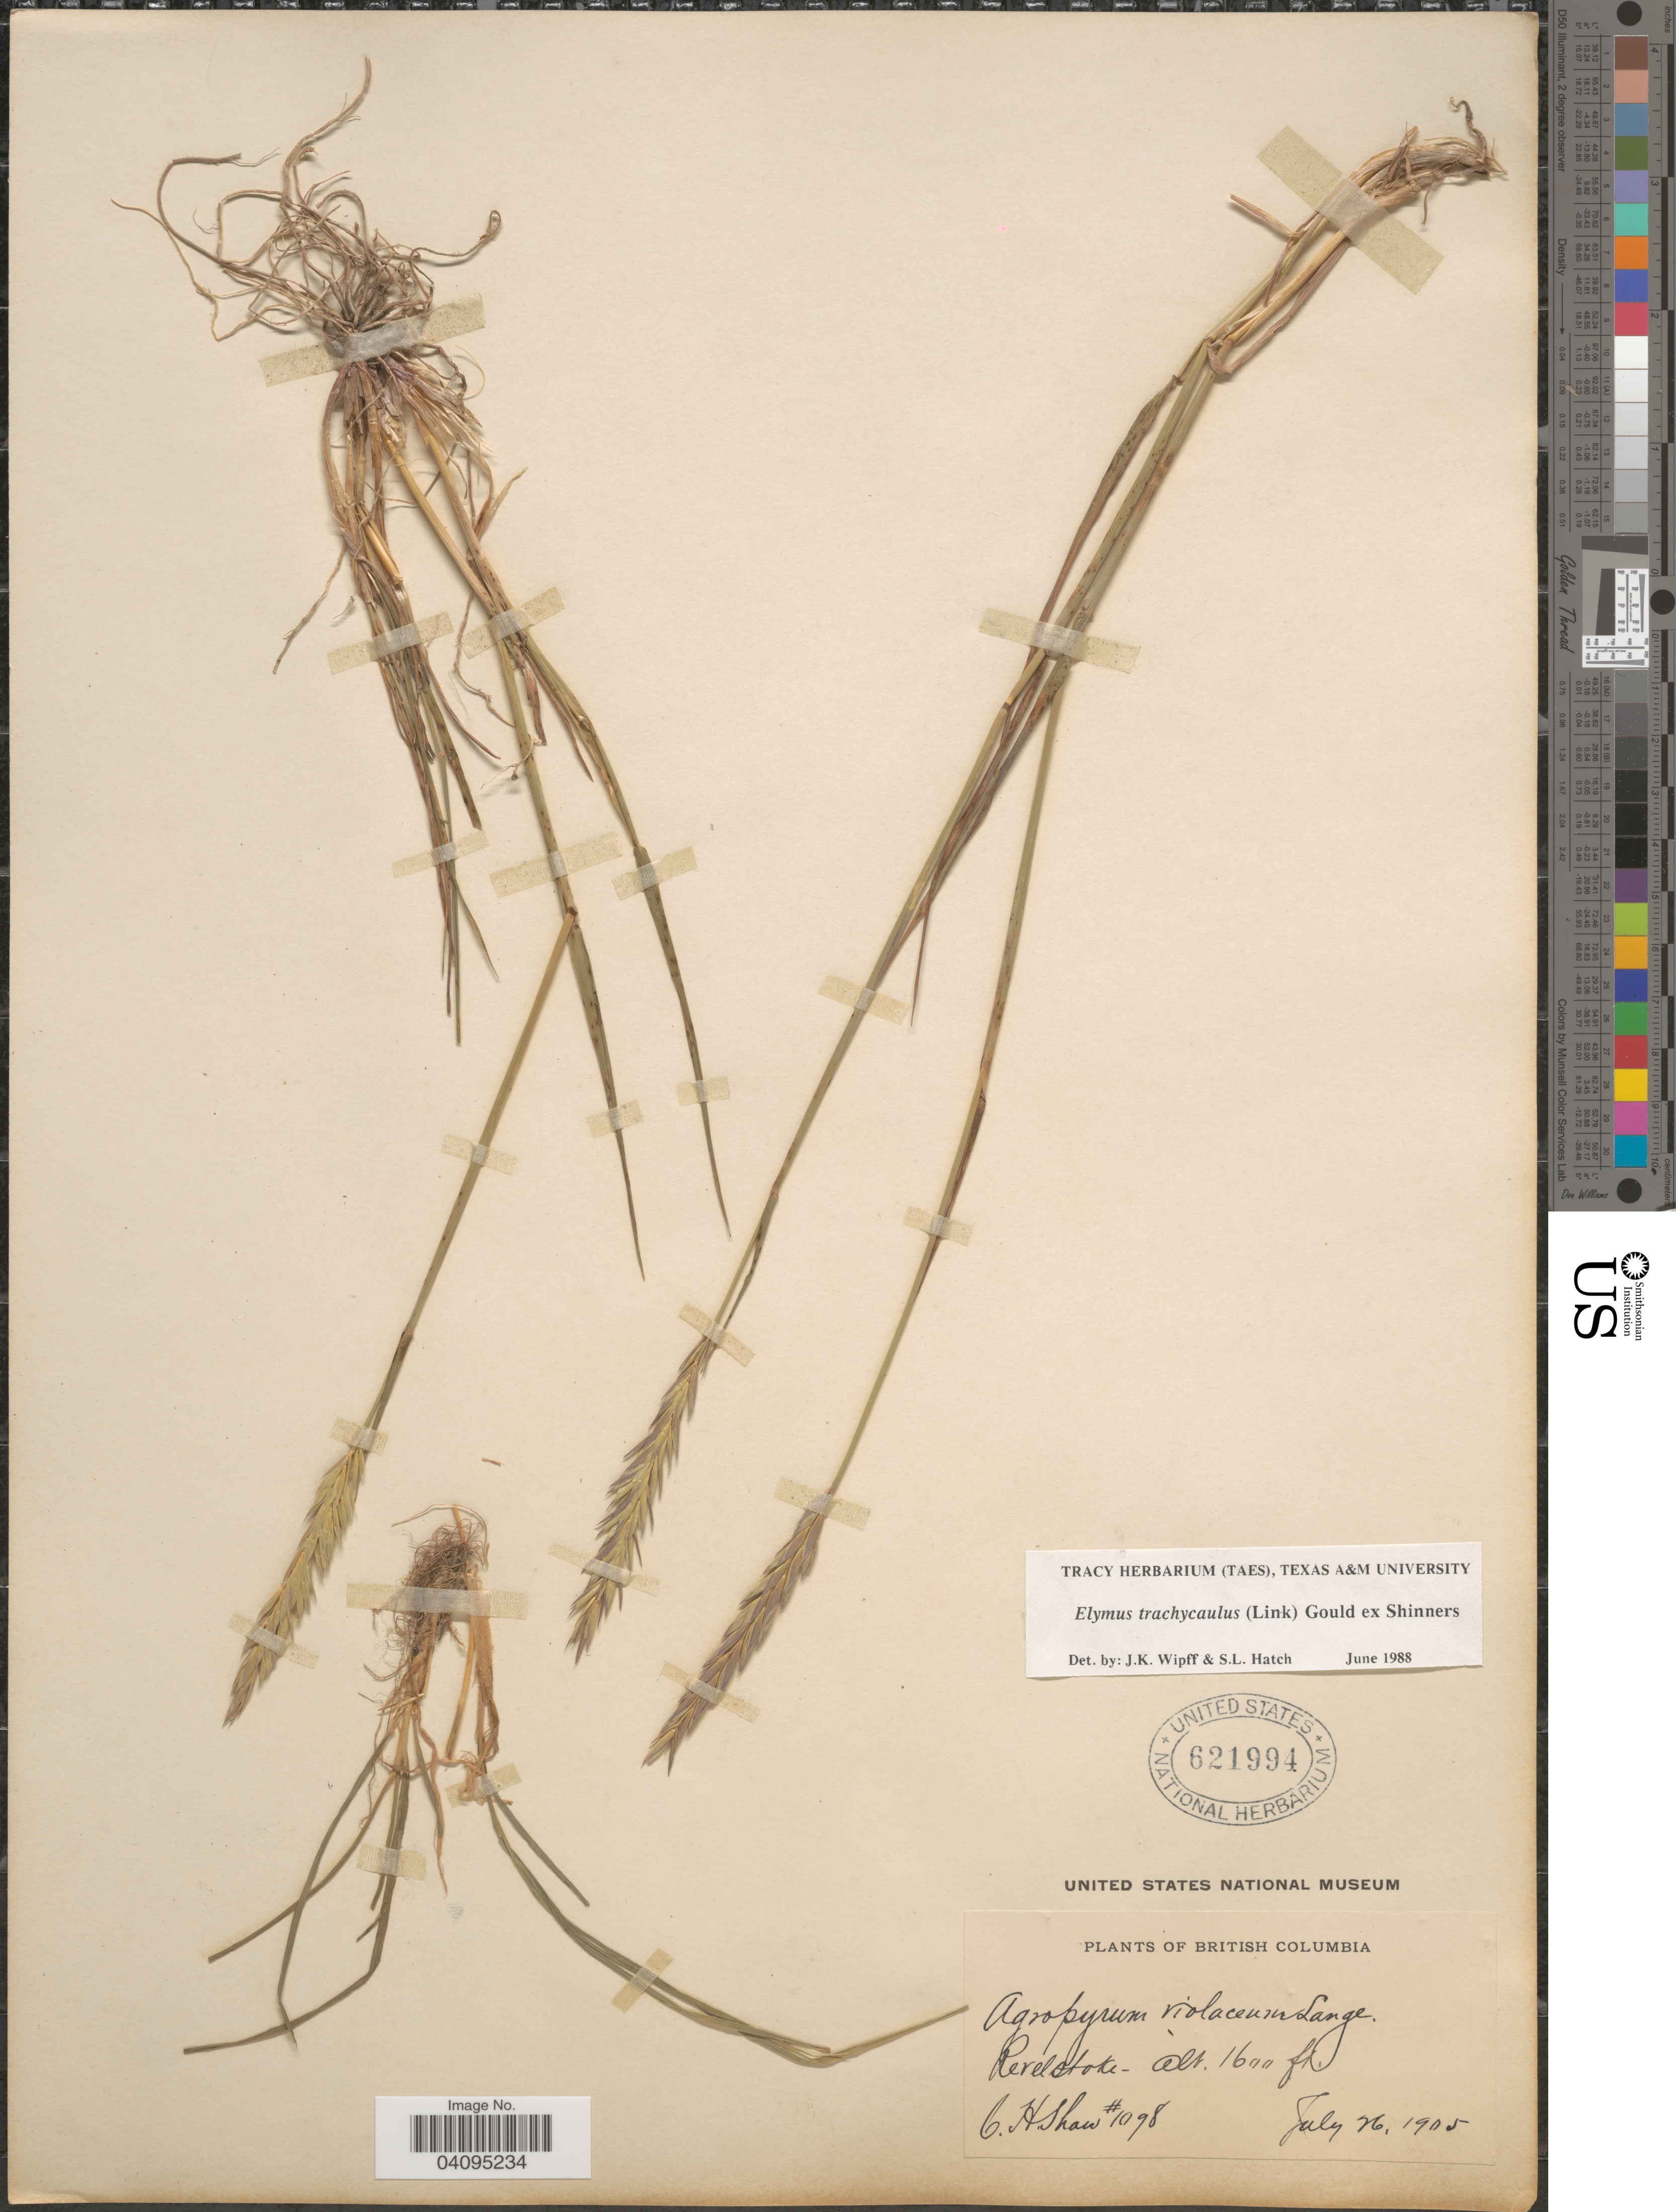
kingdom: Plantae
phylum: Tracheophyta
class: Liliopsida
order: Poales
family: Poaceae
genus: Elymus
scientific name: Elymus trachycaulus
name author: (Link) Gould ex Shinners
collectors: C. H. Shaw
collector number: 1098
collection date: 1905-07-26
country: Canada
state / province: British Columbia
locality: Revelstoke.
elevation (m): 488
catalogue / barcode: US 621994